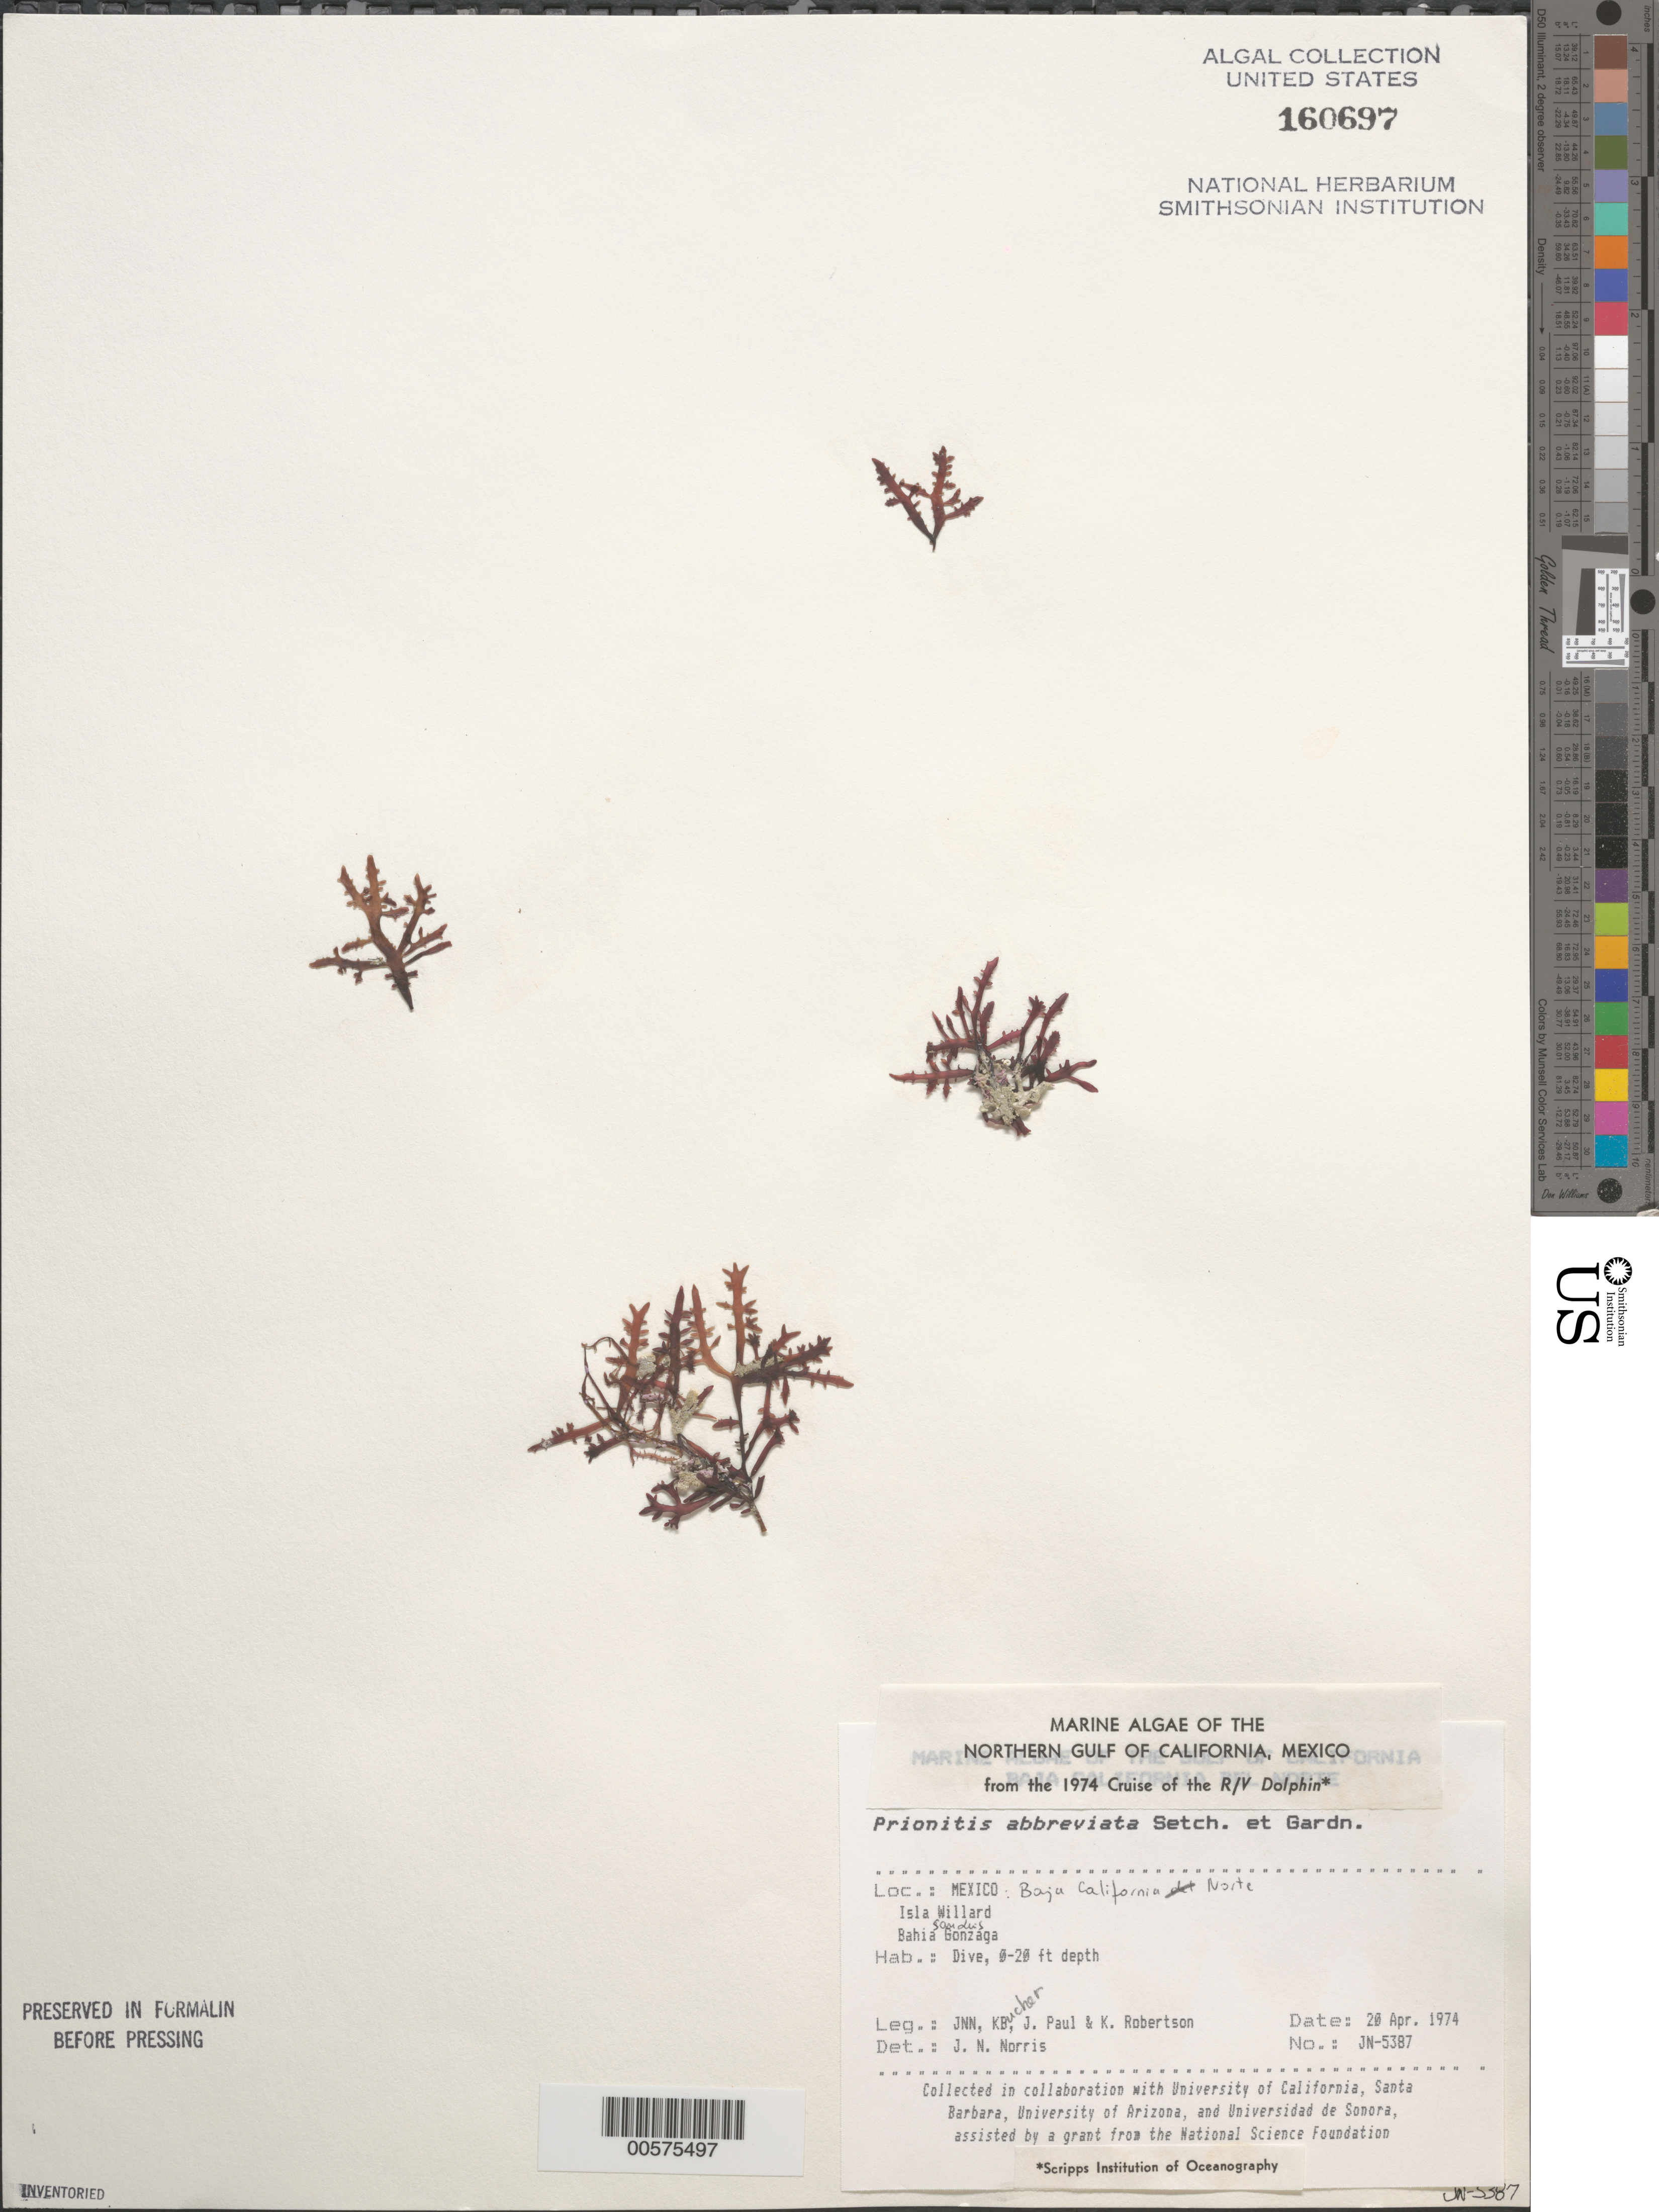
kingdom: Plantae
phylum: Rhodophyta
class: Florideophyceae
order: Cryptonemiales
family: Cryptonemiaceae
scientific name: Prionitis abbreviata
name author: Setchell & N.L. Gardner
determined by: Norris, James N.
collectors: J. N. Norris, K. E. Bucher, J. Paul & K. Robertson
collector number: JN-5387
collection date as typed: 20 Apr 1974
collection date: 1974-04-20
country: Mexico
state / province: Baja California Norte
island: Isla Willard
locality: Bahia San Luis Gonzaga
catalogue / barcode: US 160697